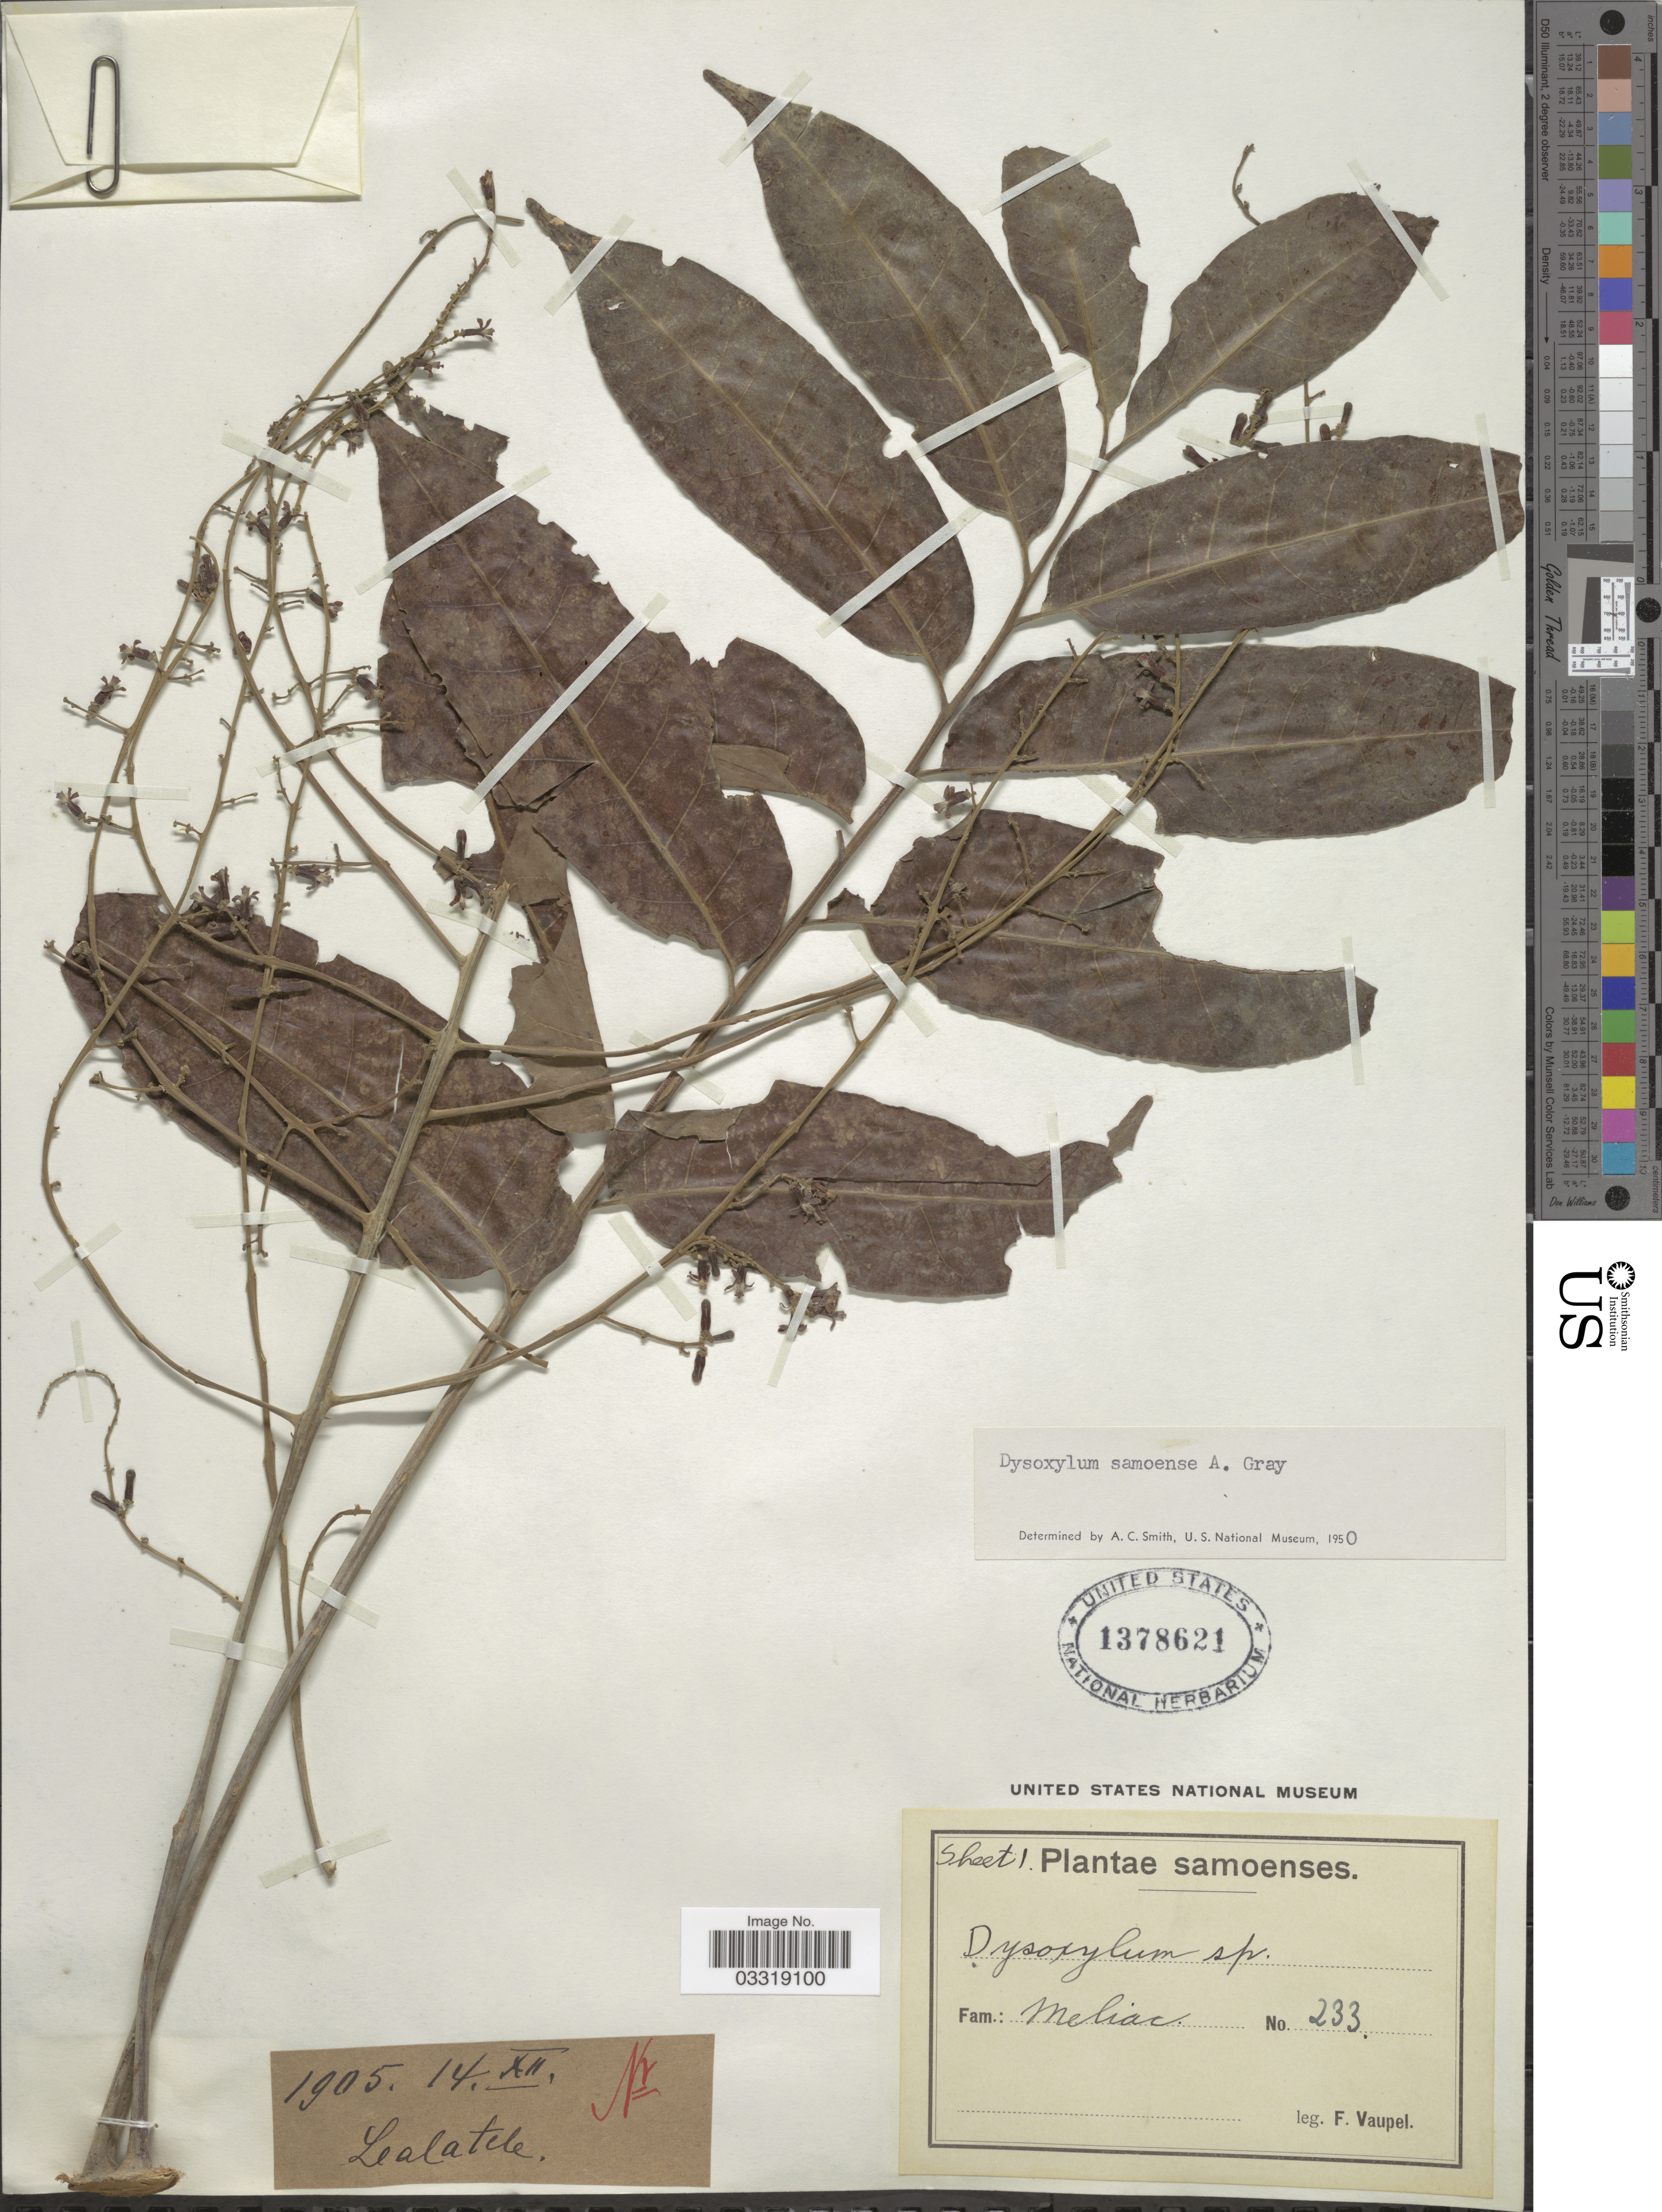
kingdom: Plantae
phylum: Tracheophyta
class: Magnoliopsida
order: Sapindales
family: Meliaceae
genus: Didymocheton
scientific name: Didymocheton alliaceus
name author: (G. Forst.) Mabb.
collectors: F. Vaupel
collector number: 233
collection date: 1905-12-14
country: Samoa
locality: Samoenses.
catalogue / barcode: US 1378621